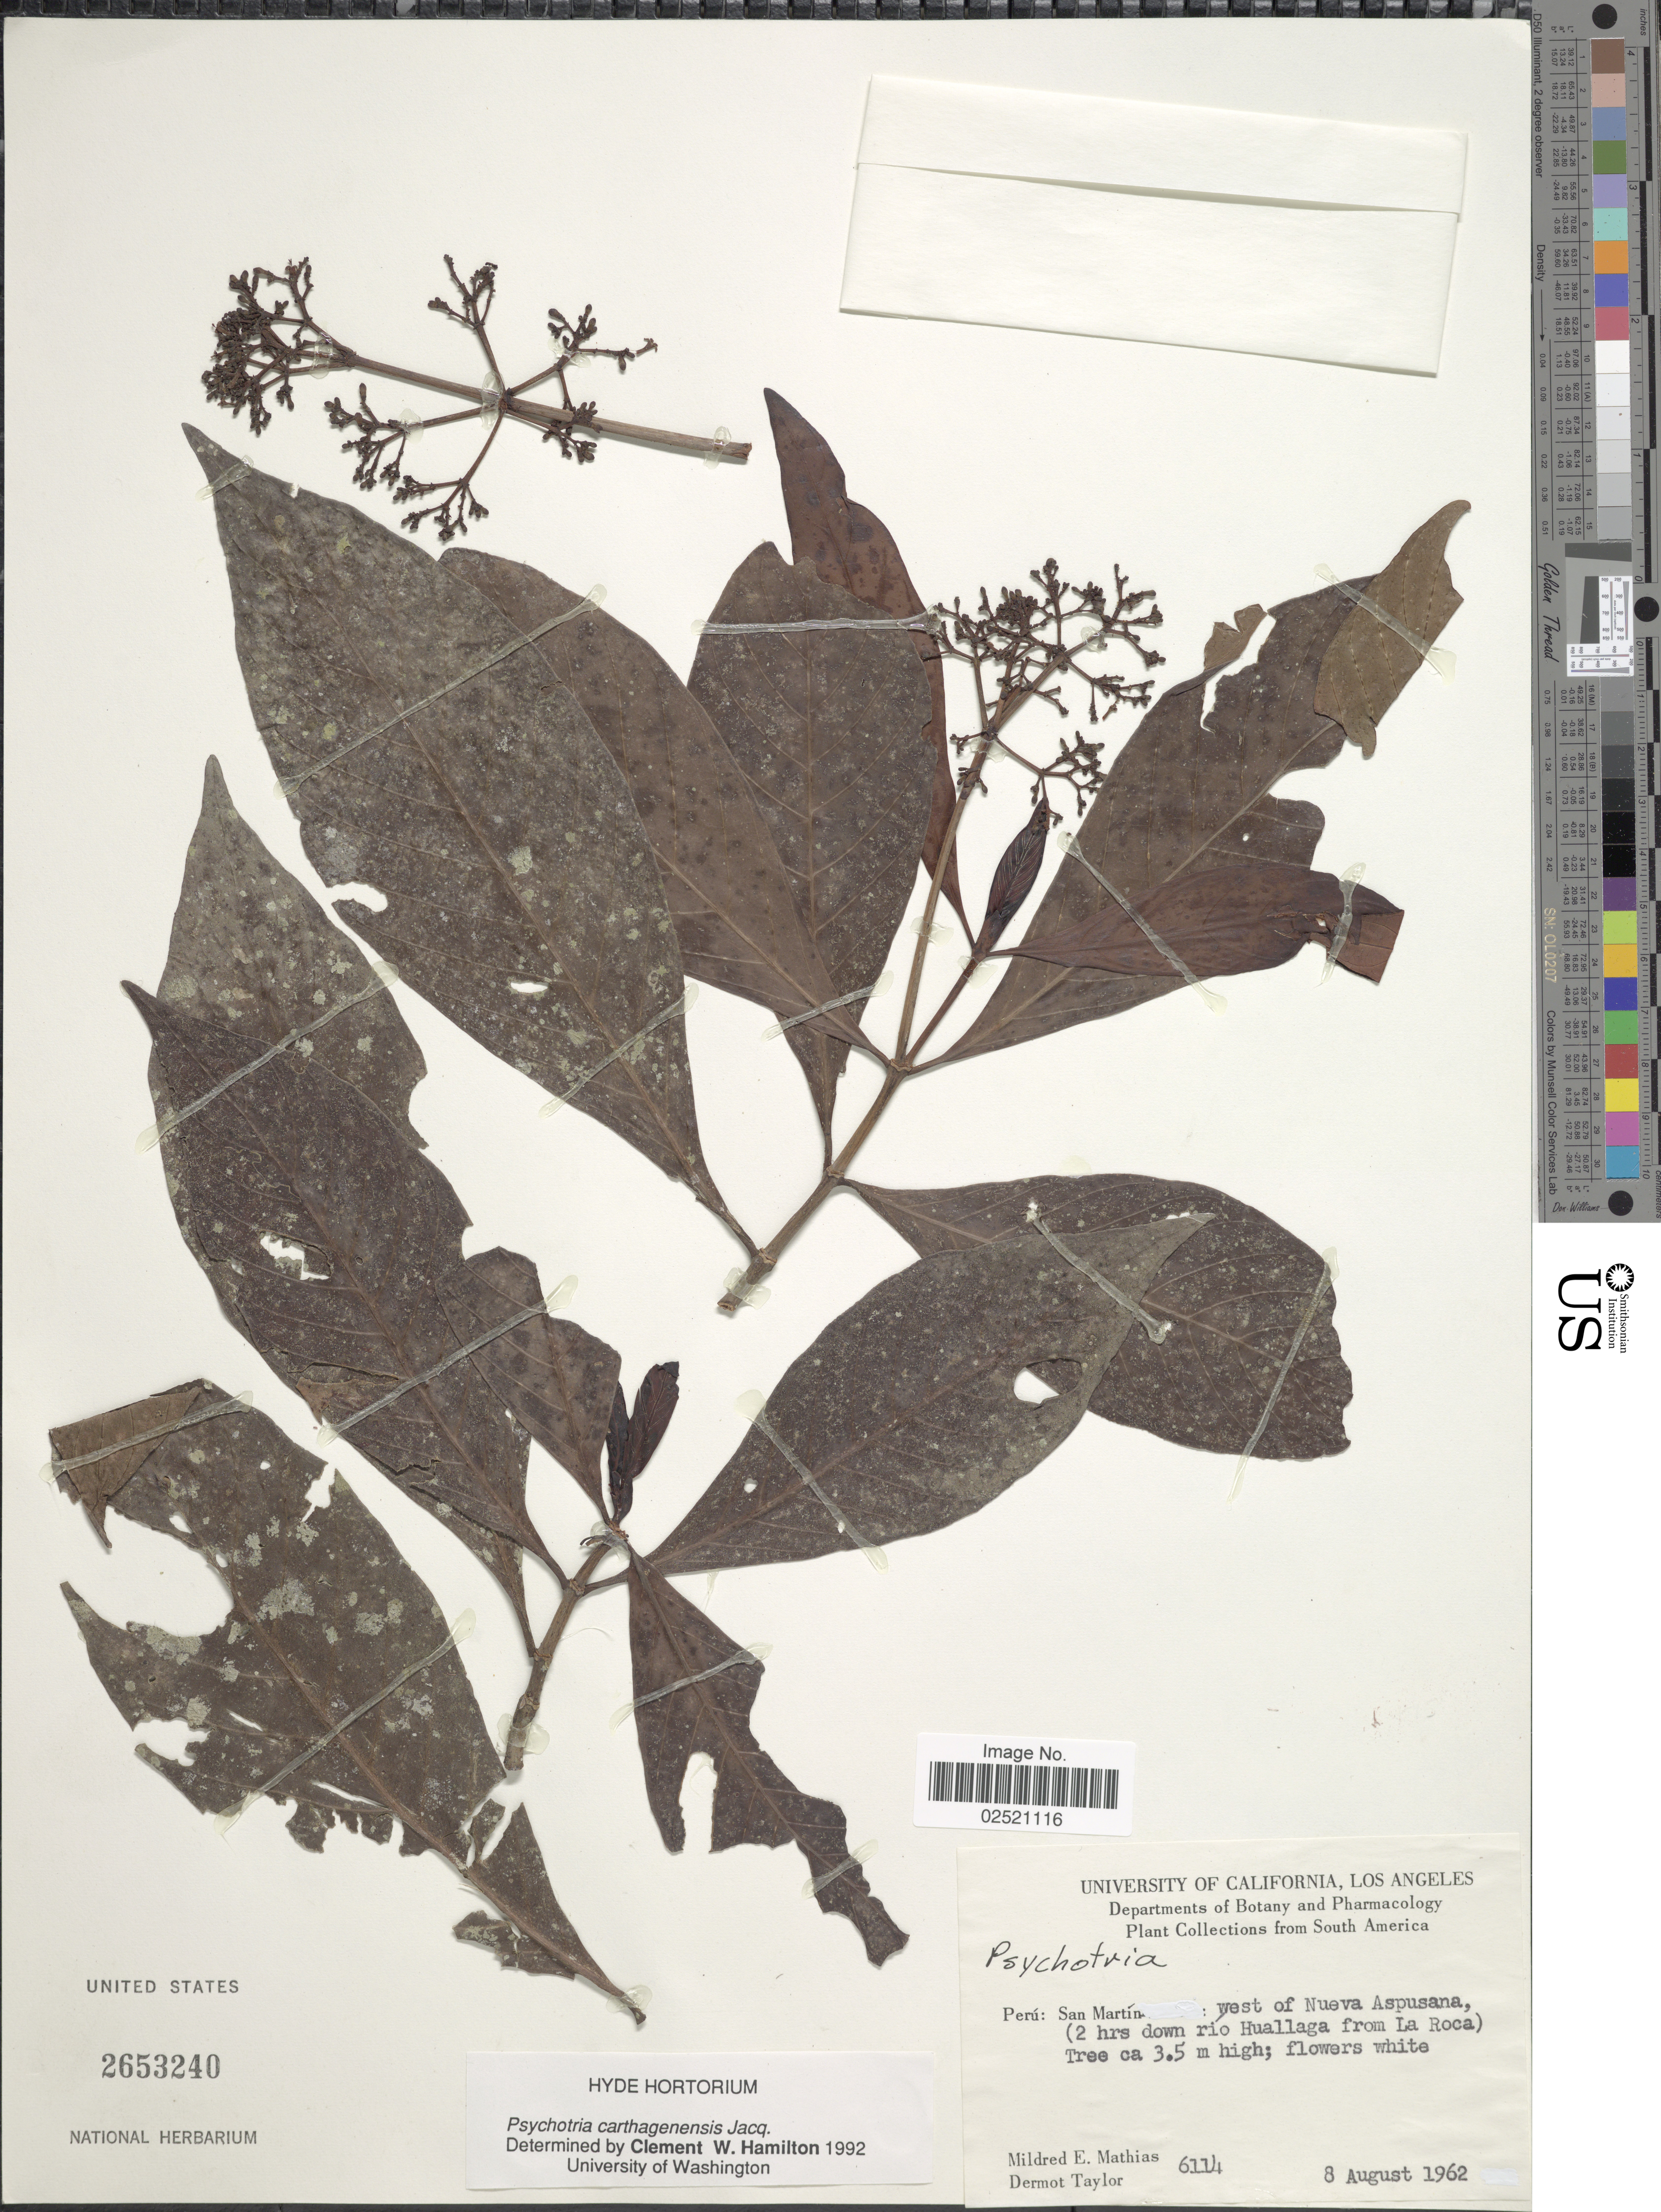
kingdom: Plantae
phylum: Tracheophyta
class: Magnoliopsida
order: Gentianales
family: Rubiaceae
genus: Psychotria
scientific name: Psychotria carthagenensis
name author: Jacq.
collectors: M. E. Mathias & D. Taylor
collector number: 6114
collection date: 1962-08-08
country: Peru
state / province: San Martín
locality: West of Nueva Aspusana, (2 hrs down rio Huallaga from La Roca)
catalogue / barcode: US 2653240